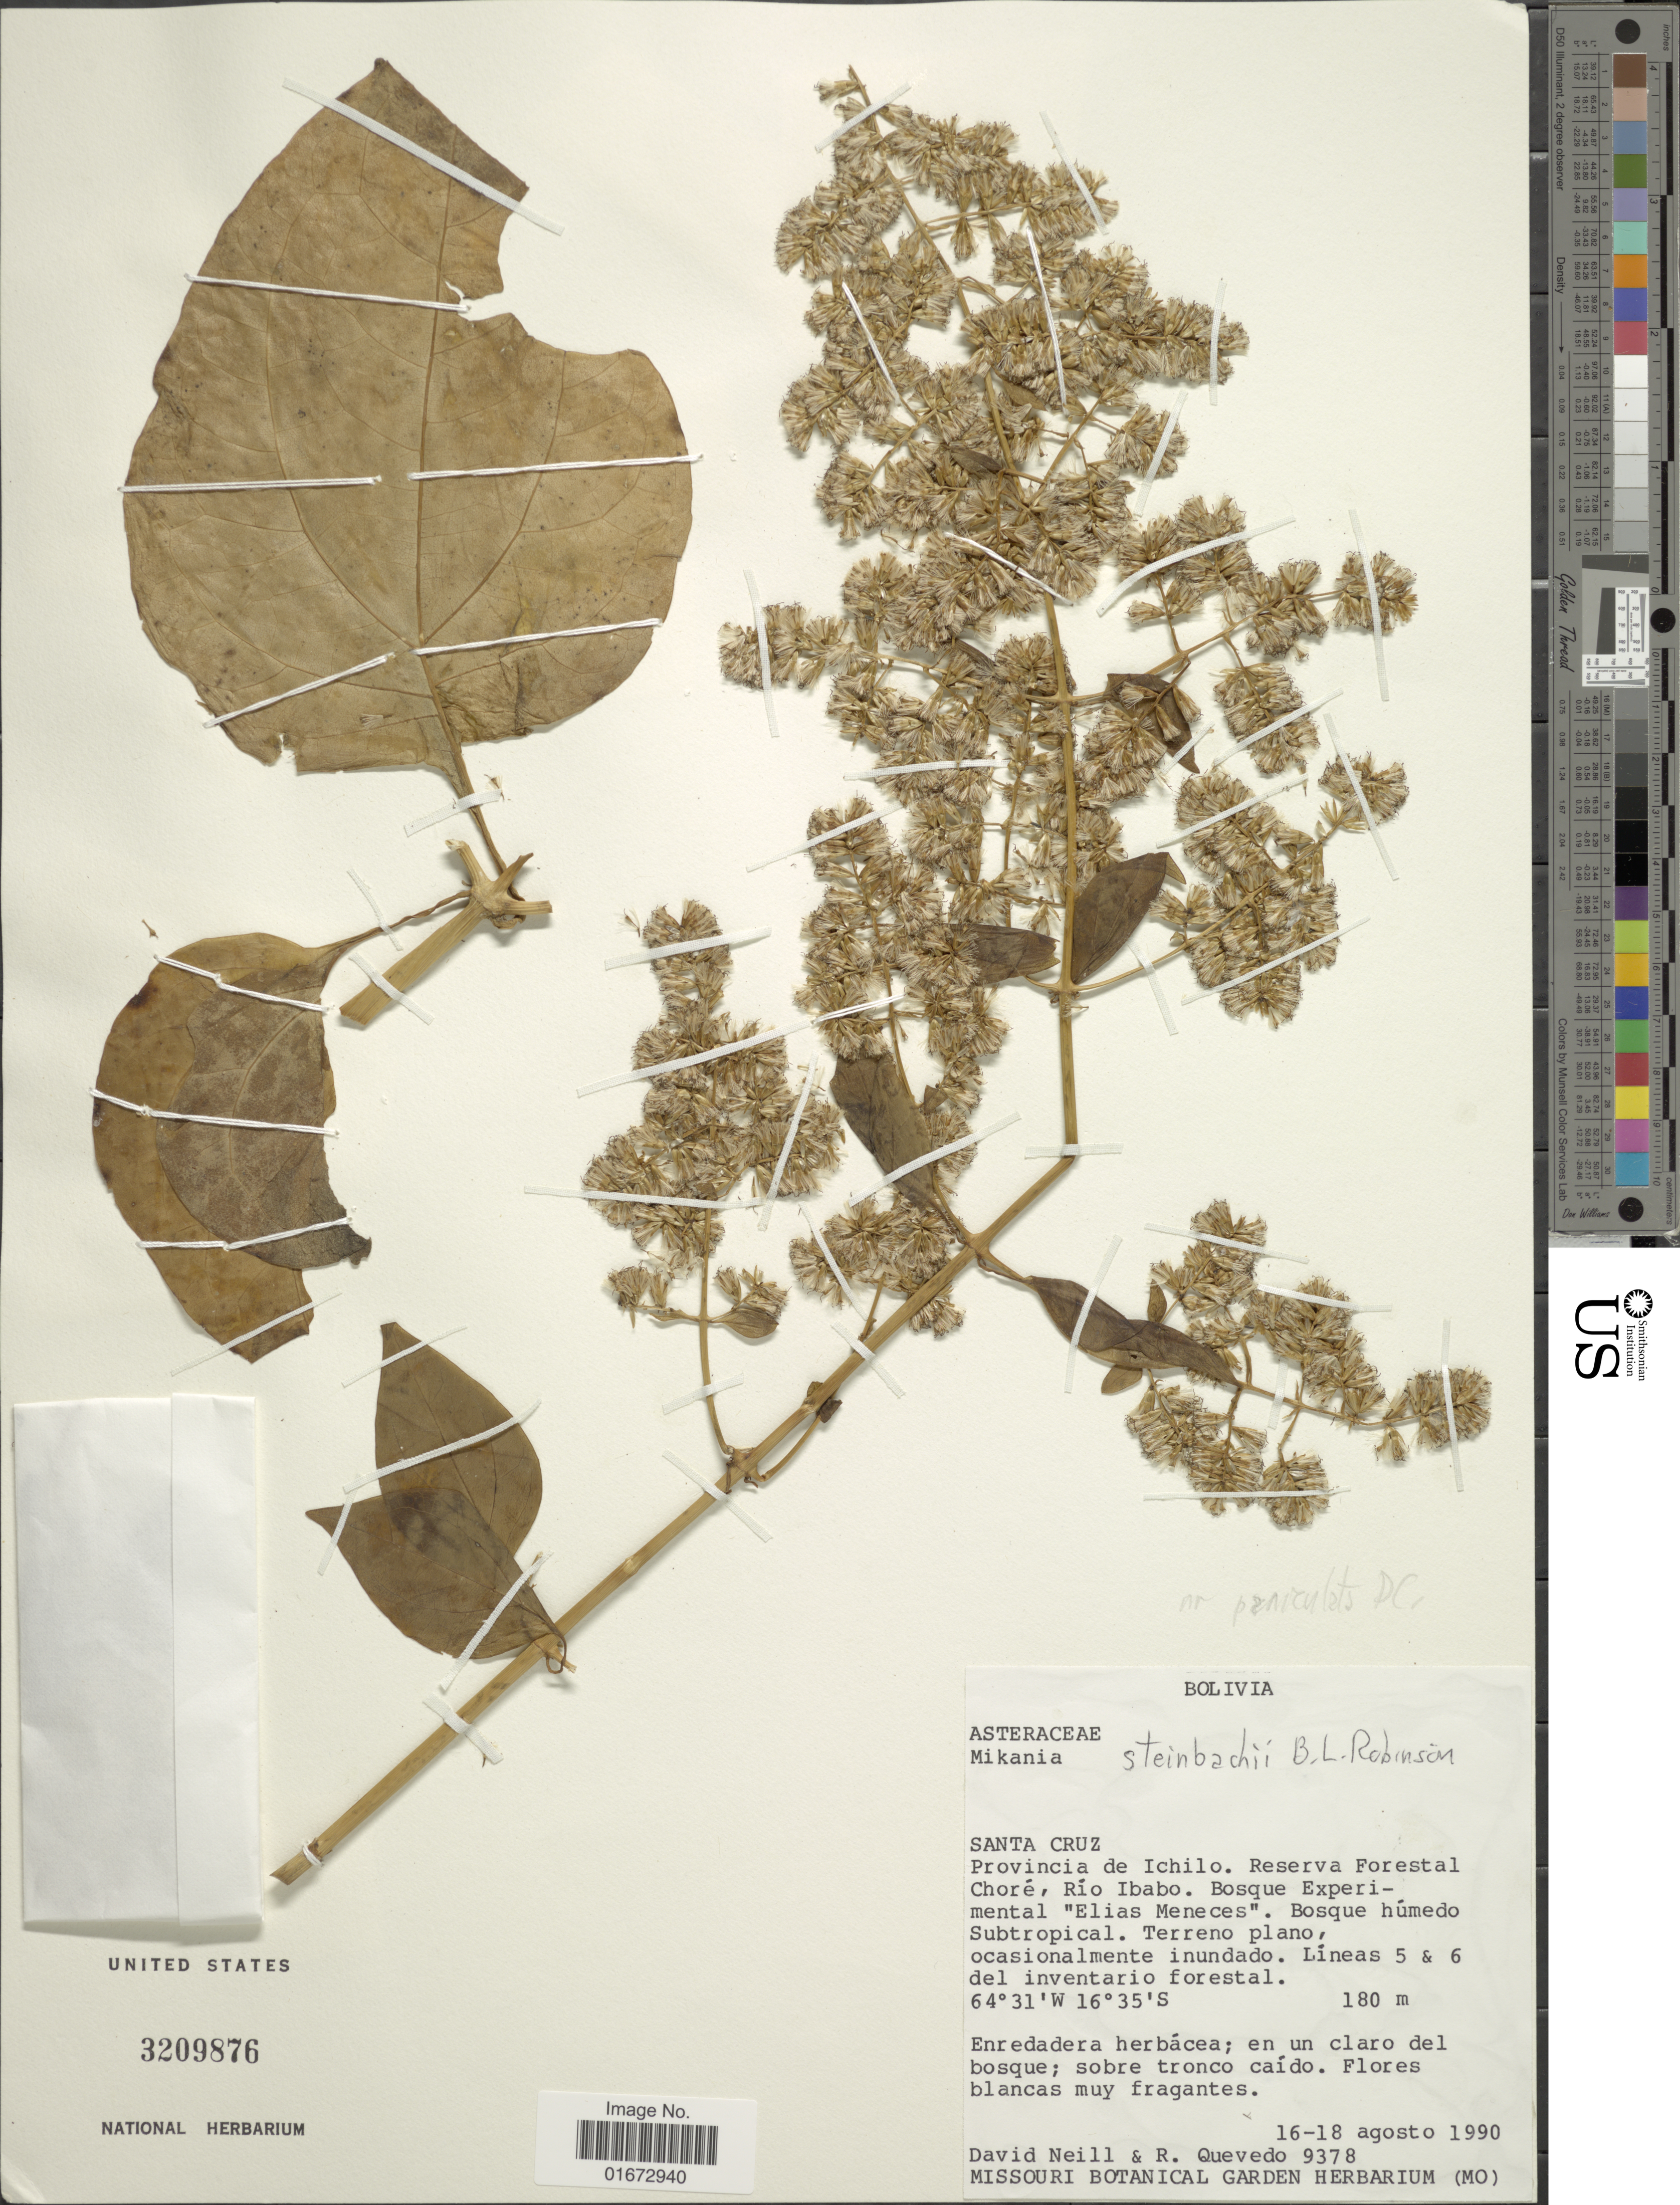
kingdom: Plantae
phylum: Tracheophyta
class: Magnoliopsida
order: Asterales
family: Asteraceae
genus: Mikania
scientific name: Mikania steinbachii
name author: B.L. Rob.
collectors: D. A. Neill & R. Quevedo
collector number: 9378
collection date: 1990-08-16/1990-08-18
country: Bolivia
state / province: Santa Cruz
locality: Santa Cruz. Provincia de Ichilo. Reserva Forestal Choré, Rio Ibabo. Bosque Experimental "Elias Meneces". Bosque húmedo Subtropical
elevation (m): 180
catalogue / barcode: US 3209876